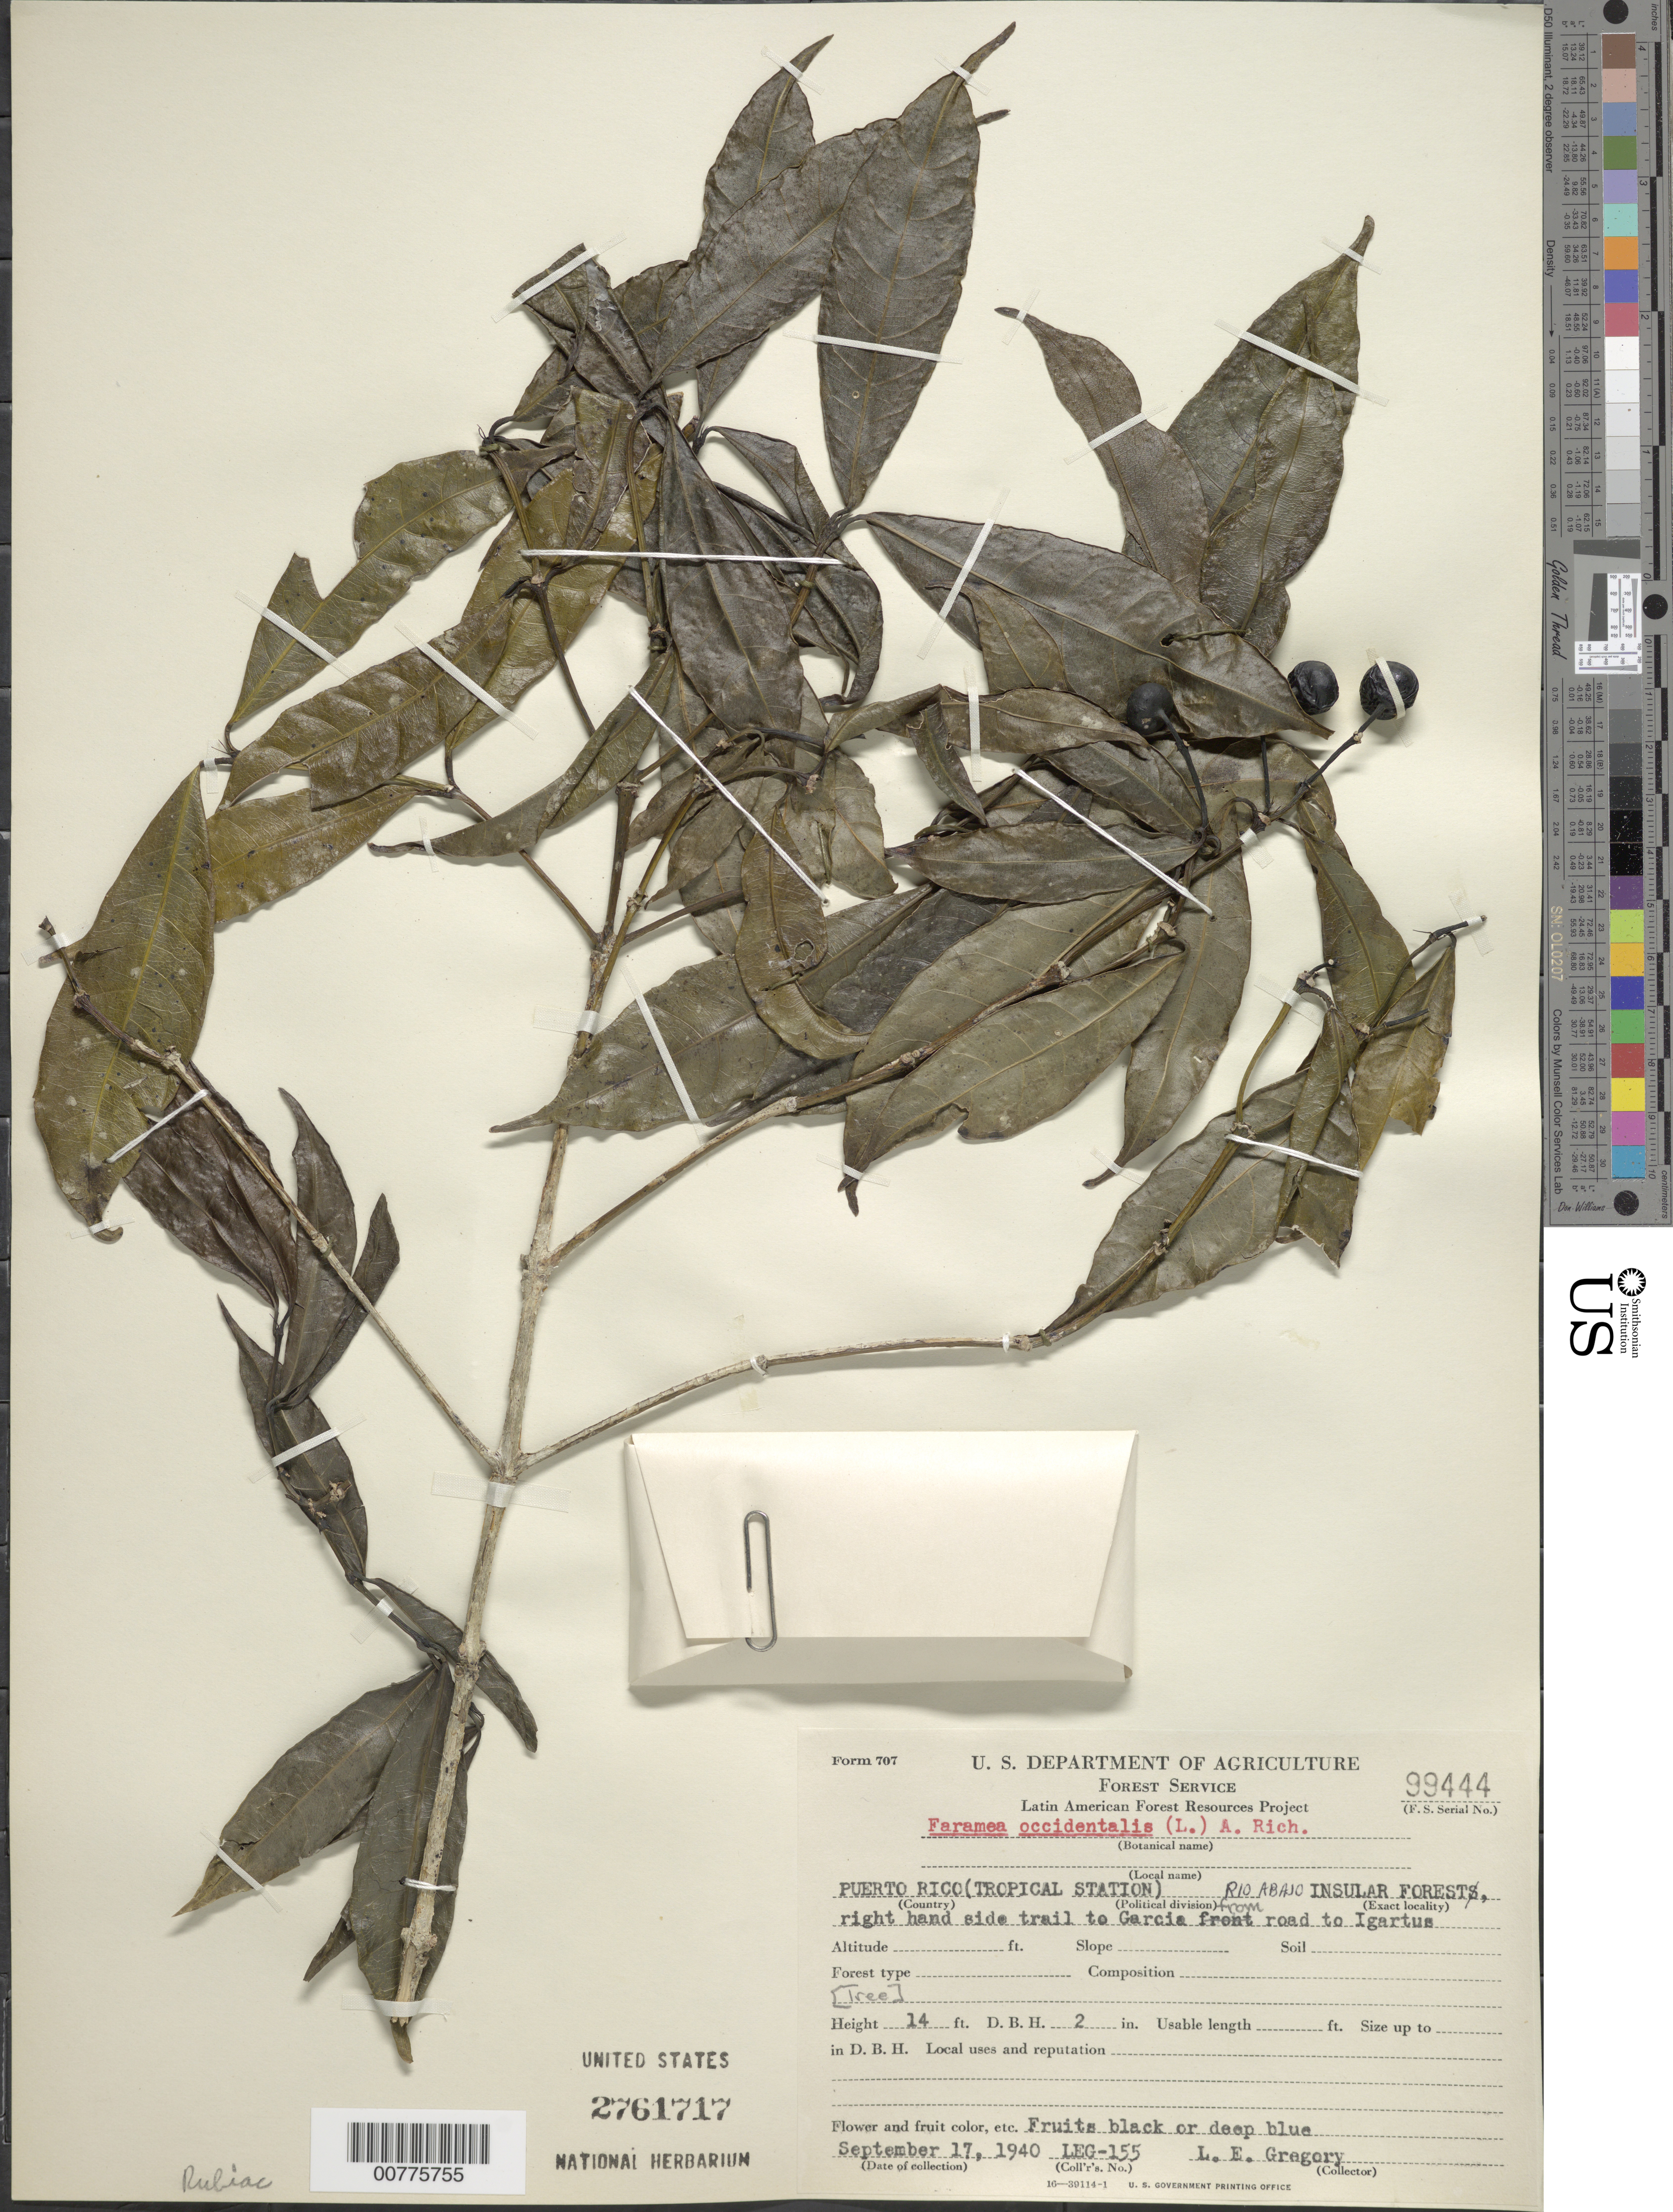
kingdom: Plantae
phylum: Tracheophyta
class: Magnoliopsida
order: Gentianales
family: Rubiaceae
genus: Faramea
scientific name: Faramea occidentalis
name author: (L.) A. Rich.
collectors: L. E. Gregory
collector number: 155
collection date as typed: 17 Sep 1940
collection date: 1940-09-17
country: Puerto Rico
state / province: Arecibo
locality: Puerto Rico Tropical Station. Río Abajo Insular Forest; right hand side trail to Garcia from road to Igartus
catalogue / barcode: US 2761717